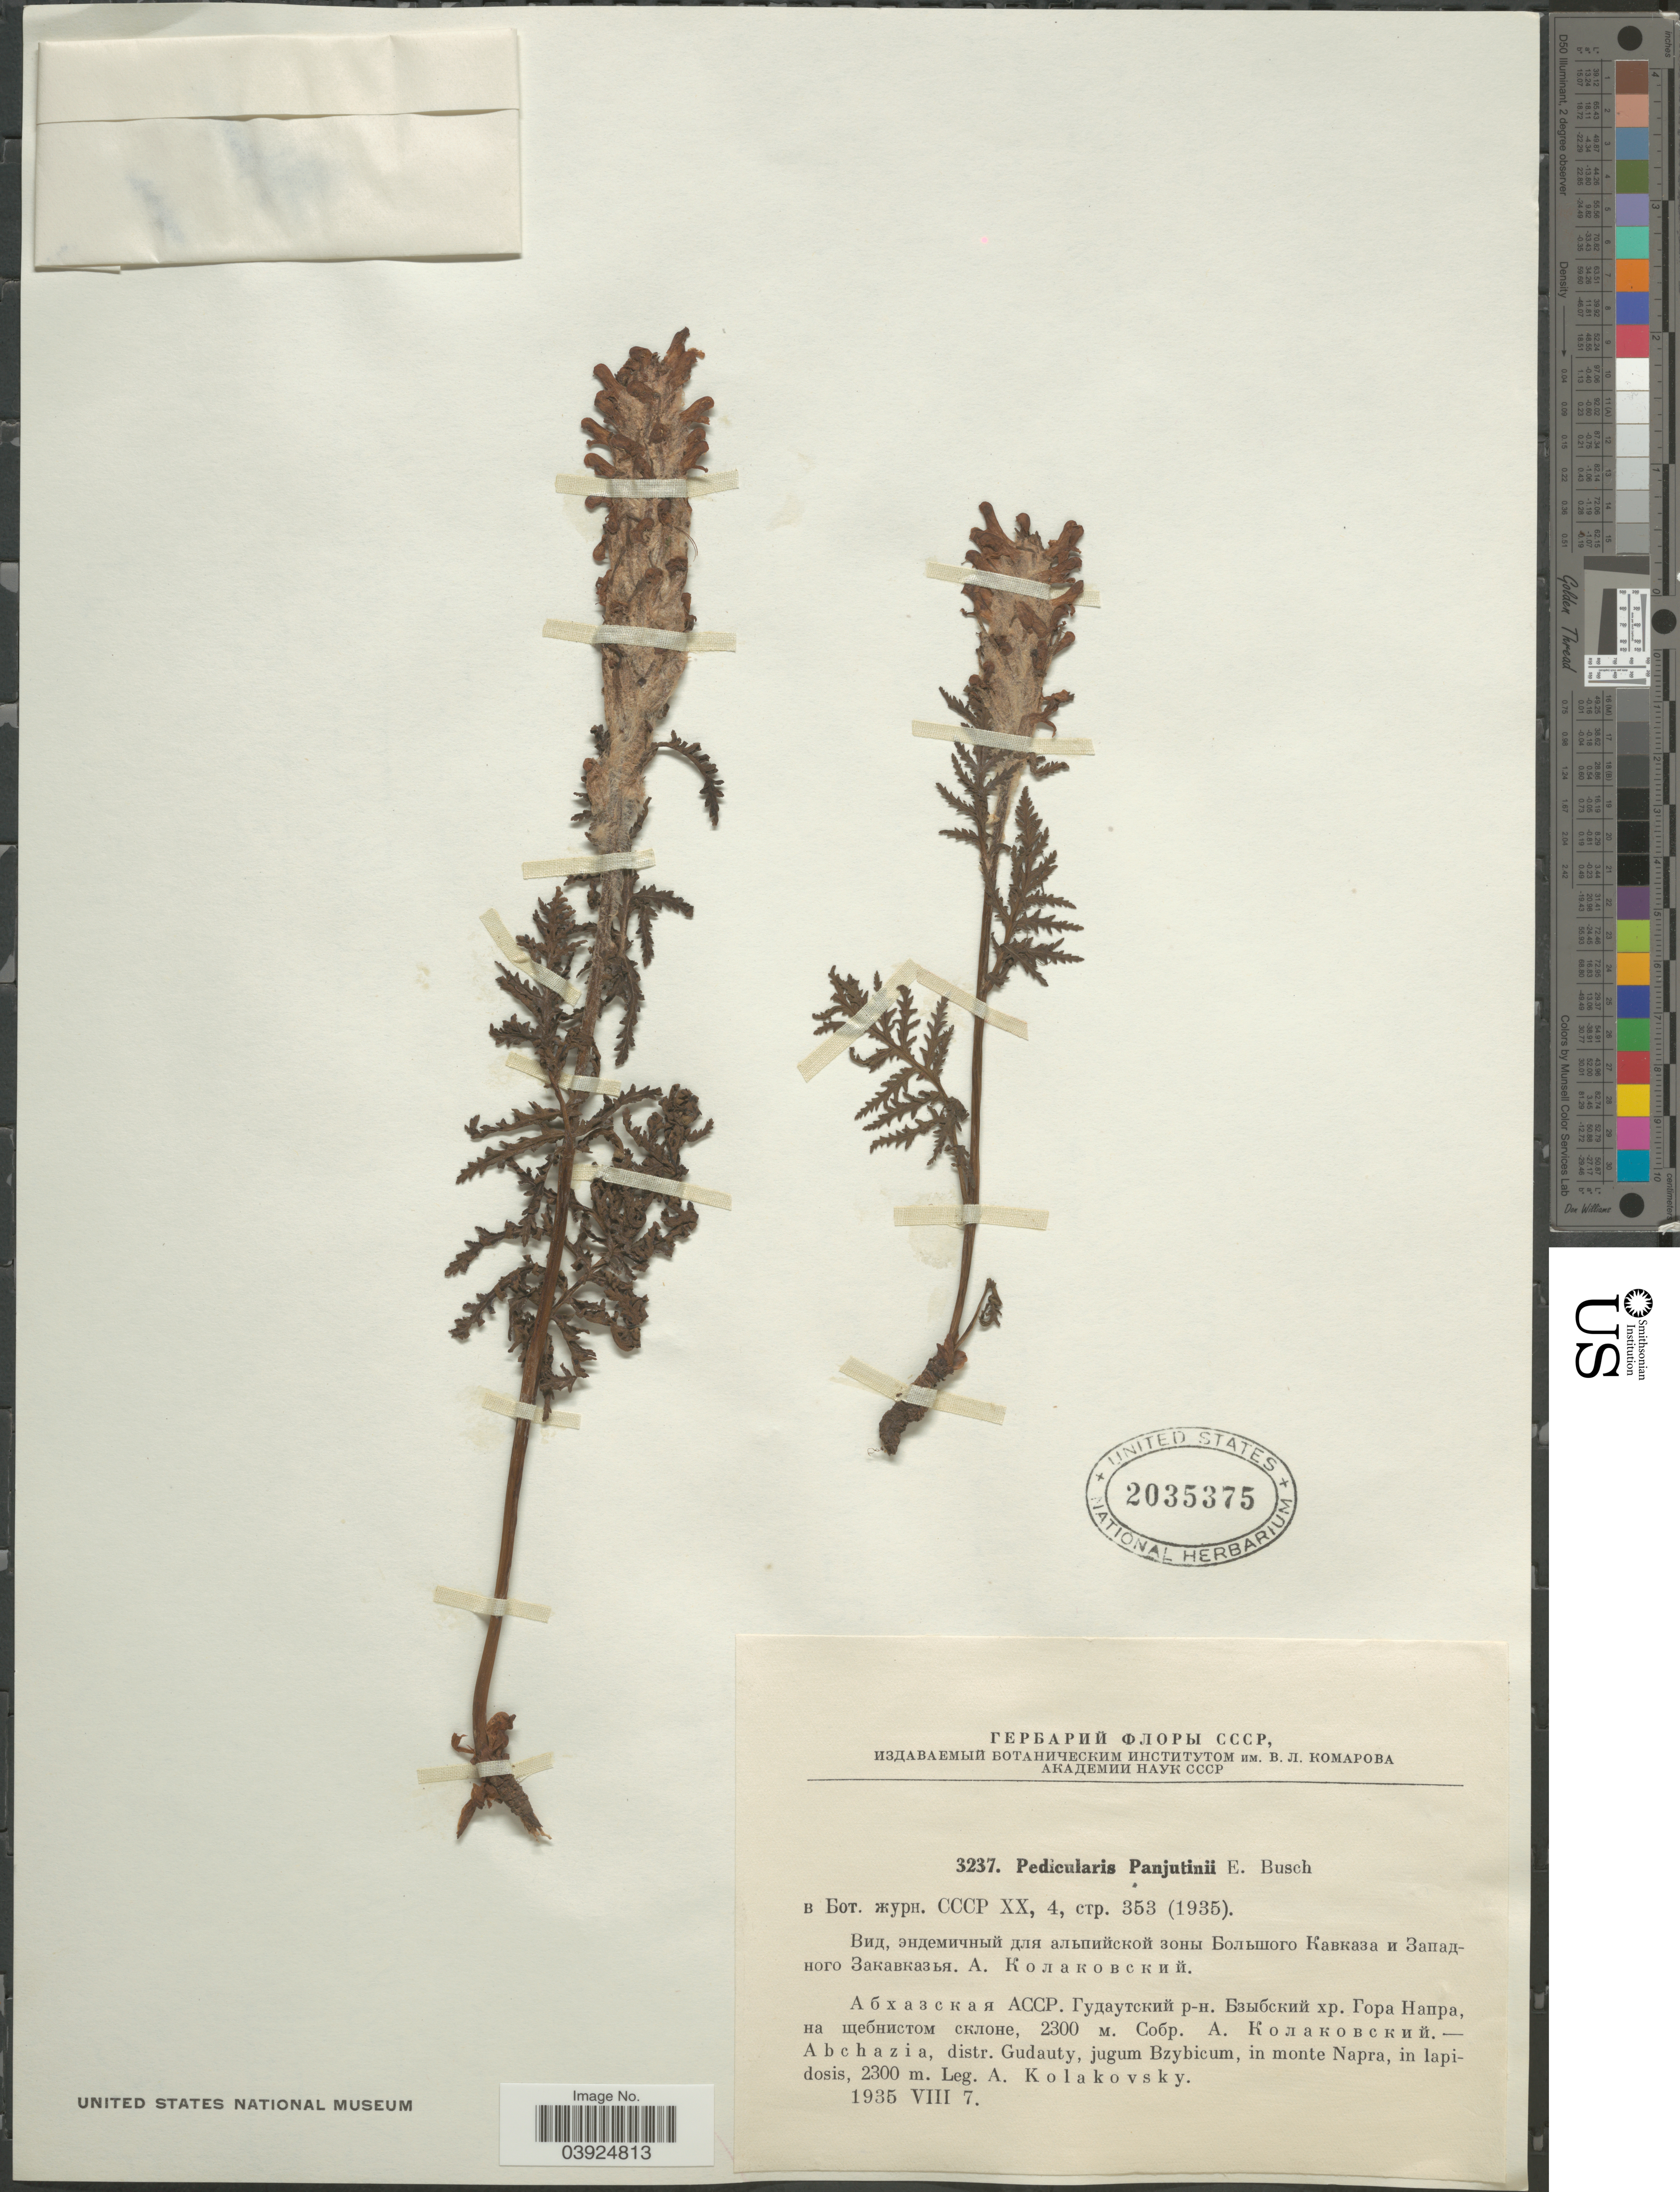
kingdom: Plantae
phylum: Tracheophyta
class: Magnoliopsida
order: Lamiales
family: Orobanchaceae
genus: Pedicularis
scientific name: Pedicularis panjutinii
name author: E.A. Busch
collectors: A. Kolakovsky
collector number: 3237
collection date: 1935-08-07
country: Georgia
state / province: Abkhazia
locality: Abchazia, distr. Gudauty, jugum Bzybicum, in monte Napra.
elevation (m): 2300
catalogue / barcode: US 2035375